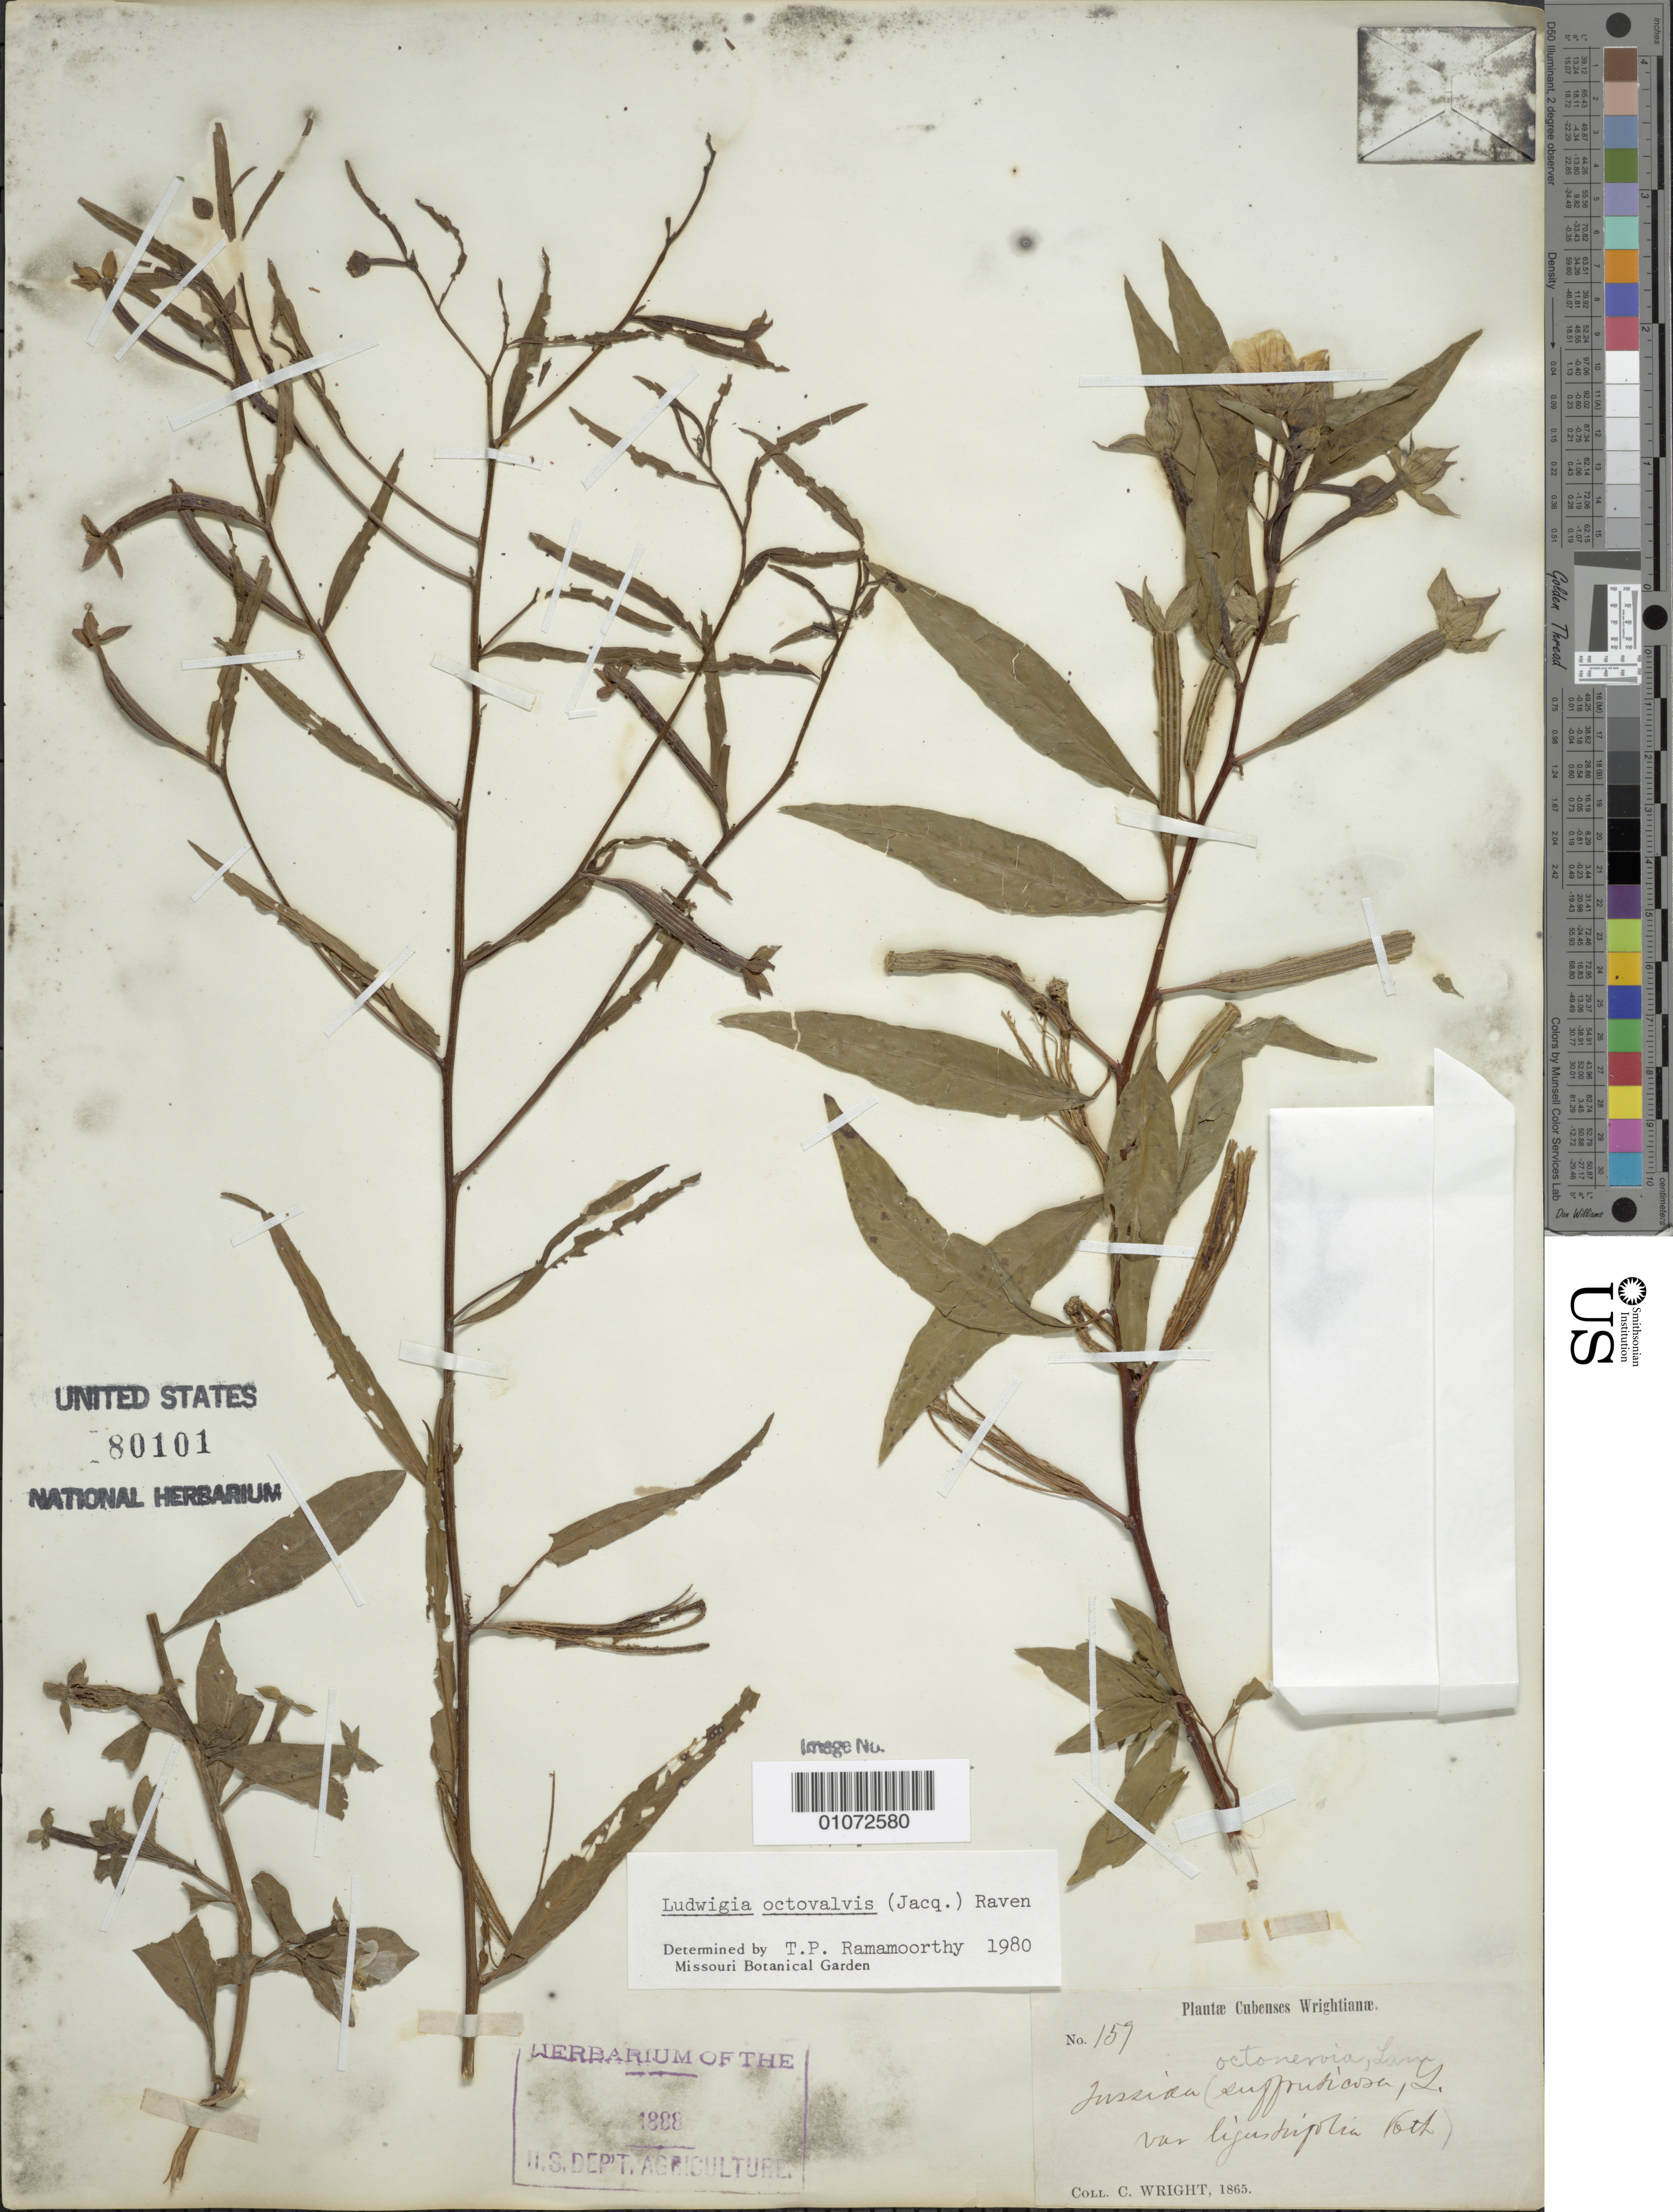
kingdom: Plantae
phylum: Tracheophyta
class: Magnoliopsida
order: Myrtales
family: Onagraceae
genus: Ludwigia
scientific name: Ludwigia octovalvis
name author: (Jacq.) P.H. Raven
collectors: C. Wright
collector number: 159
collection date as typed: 01 Jan 1865 to 31 Dec 1865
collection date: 1865-01-01/1865-12-31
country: Cuba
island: Cuba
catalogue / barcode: US 80101